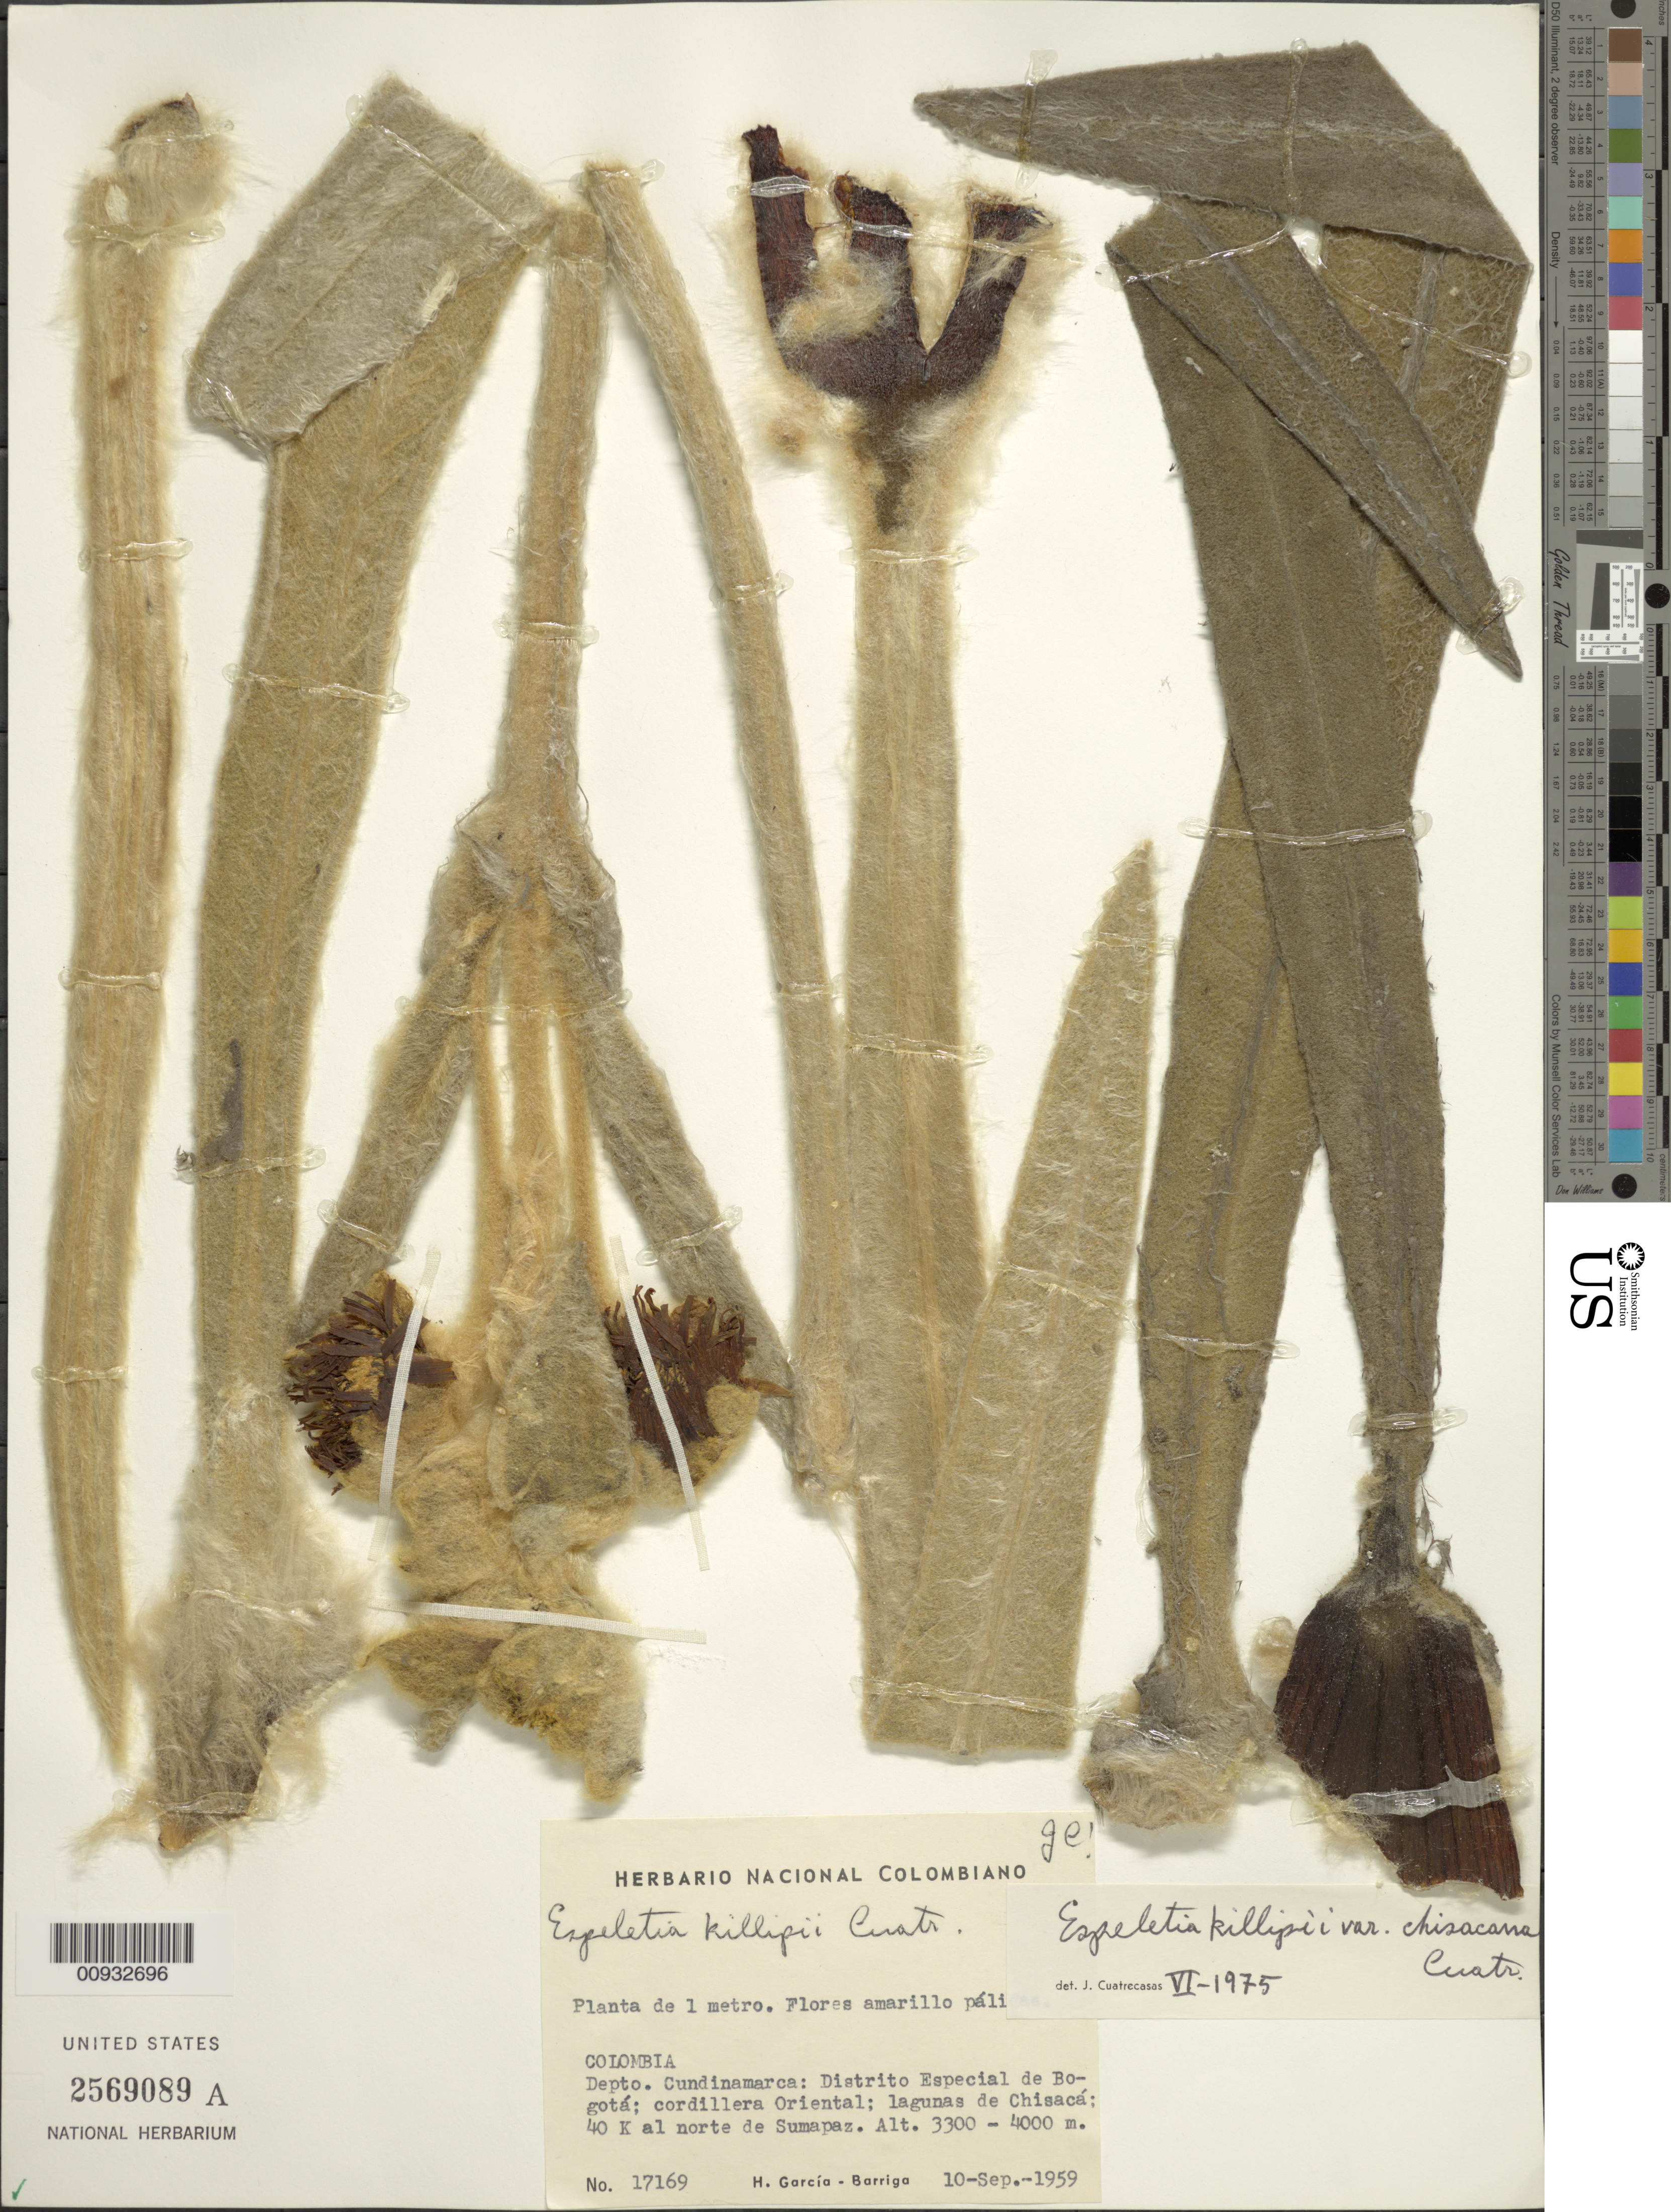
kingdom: Plantae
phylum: Tracheophyta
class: Magnoliopsida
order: Asterales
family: Asteraceae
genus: Espeletia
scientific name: Espeletia killipii var. chisacana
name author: Cuatrec.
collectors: H. García Barriga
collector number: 17169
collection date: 1959-09-10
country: Colombia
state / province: Cundinamarca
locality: Distrito Especial de Bogota; cordillera Oriental; lagunas de Chisaca; 40 K al norte de Sumapaz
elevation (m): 3300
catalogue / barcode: US 2569089A